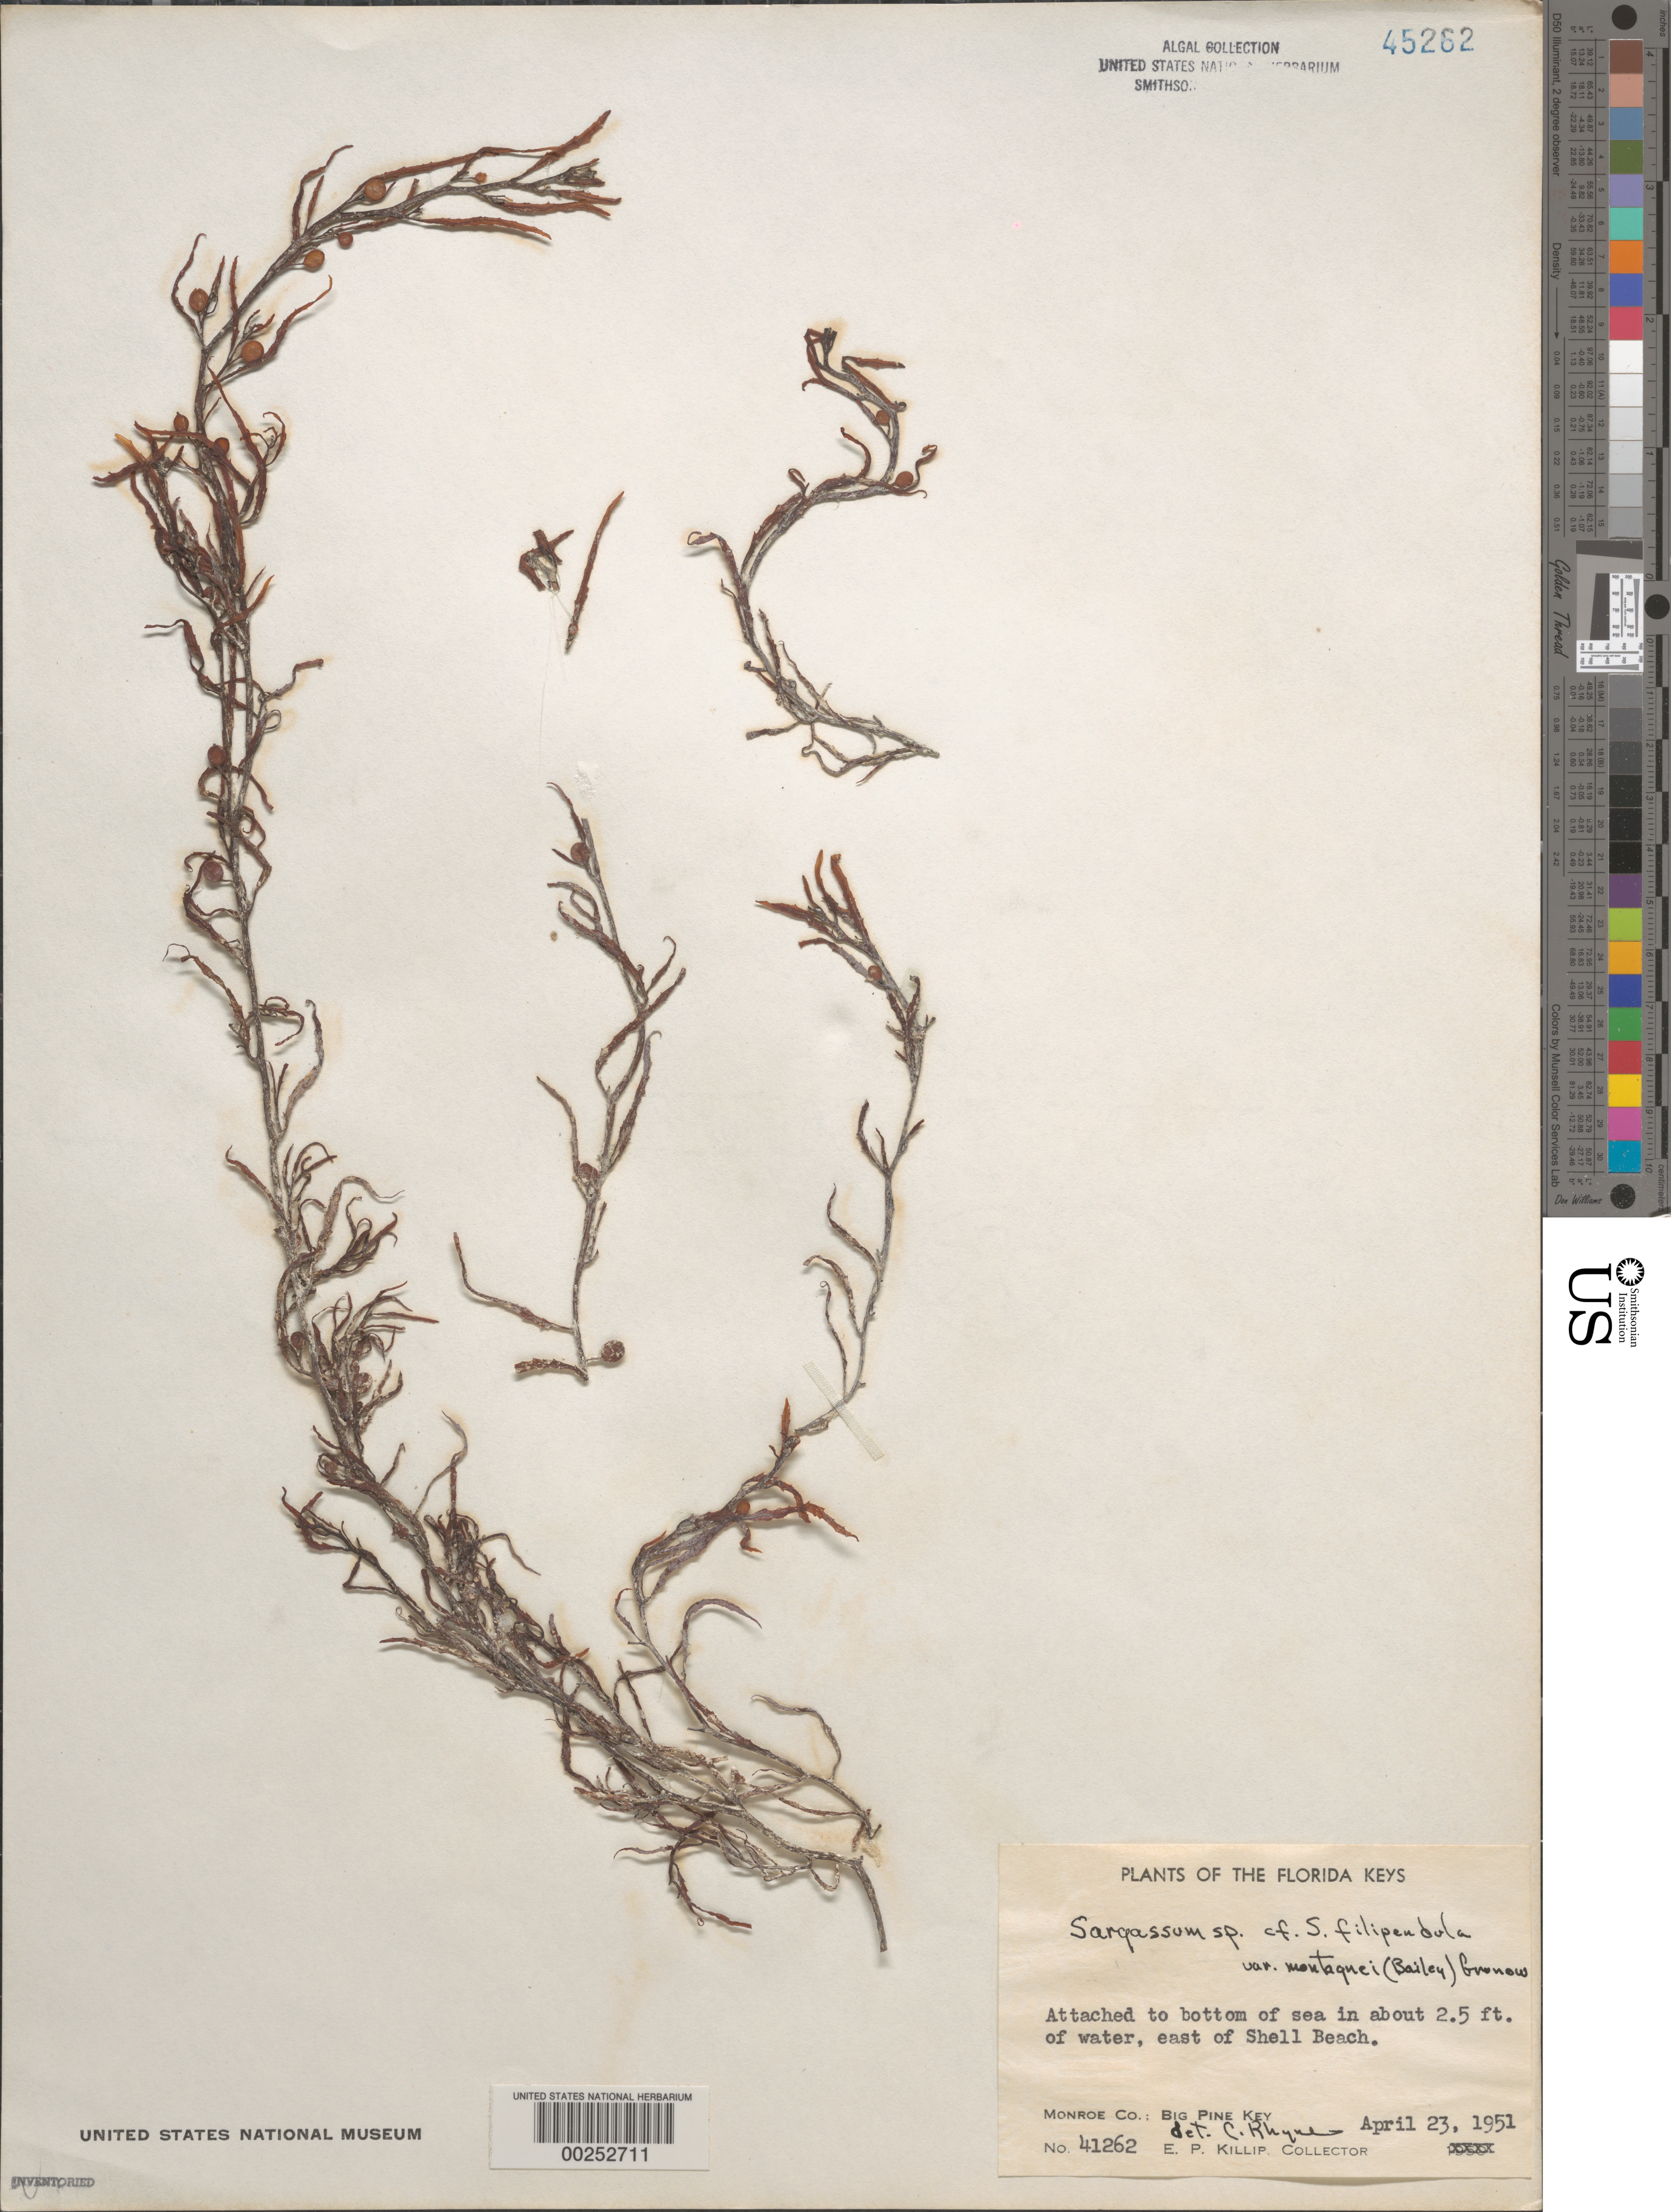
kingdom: Chromista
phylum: Ochrophyta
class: Phaeophyceae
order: Fucales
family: Sargassaceae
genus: Sargassum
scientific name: Sargassum filipendula var. montagnei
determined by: Rhyne, C. F.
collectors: E. P. Killip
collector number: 41262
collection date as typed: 23 Apr 1951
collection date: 1951-04-23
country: United States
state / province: Florida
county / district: Monroe County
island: Big Pine Key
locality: East of Shell Beach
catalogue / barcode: US 45262